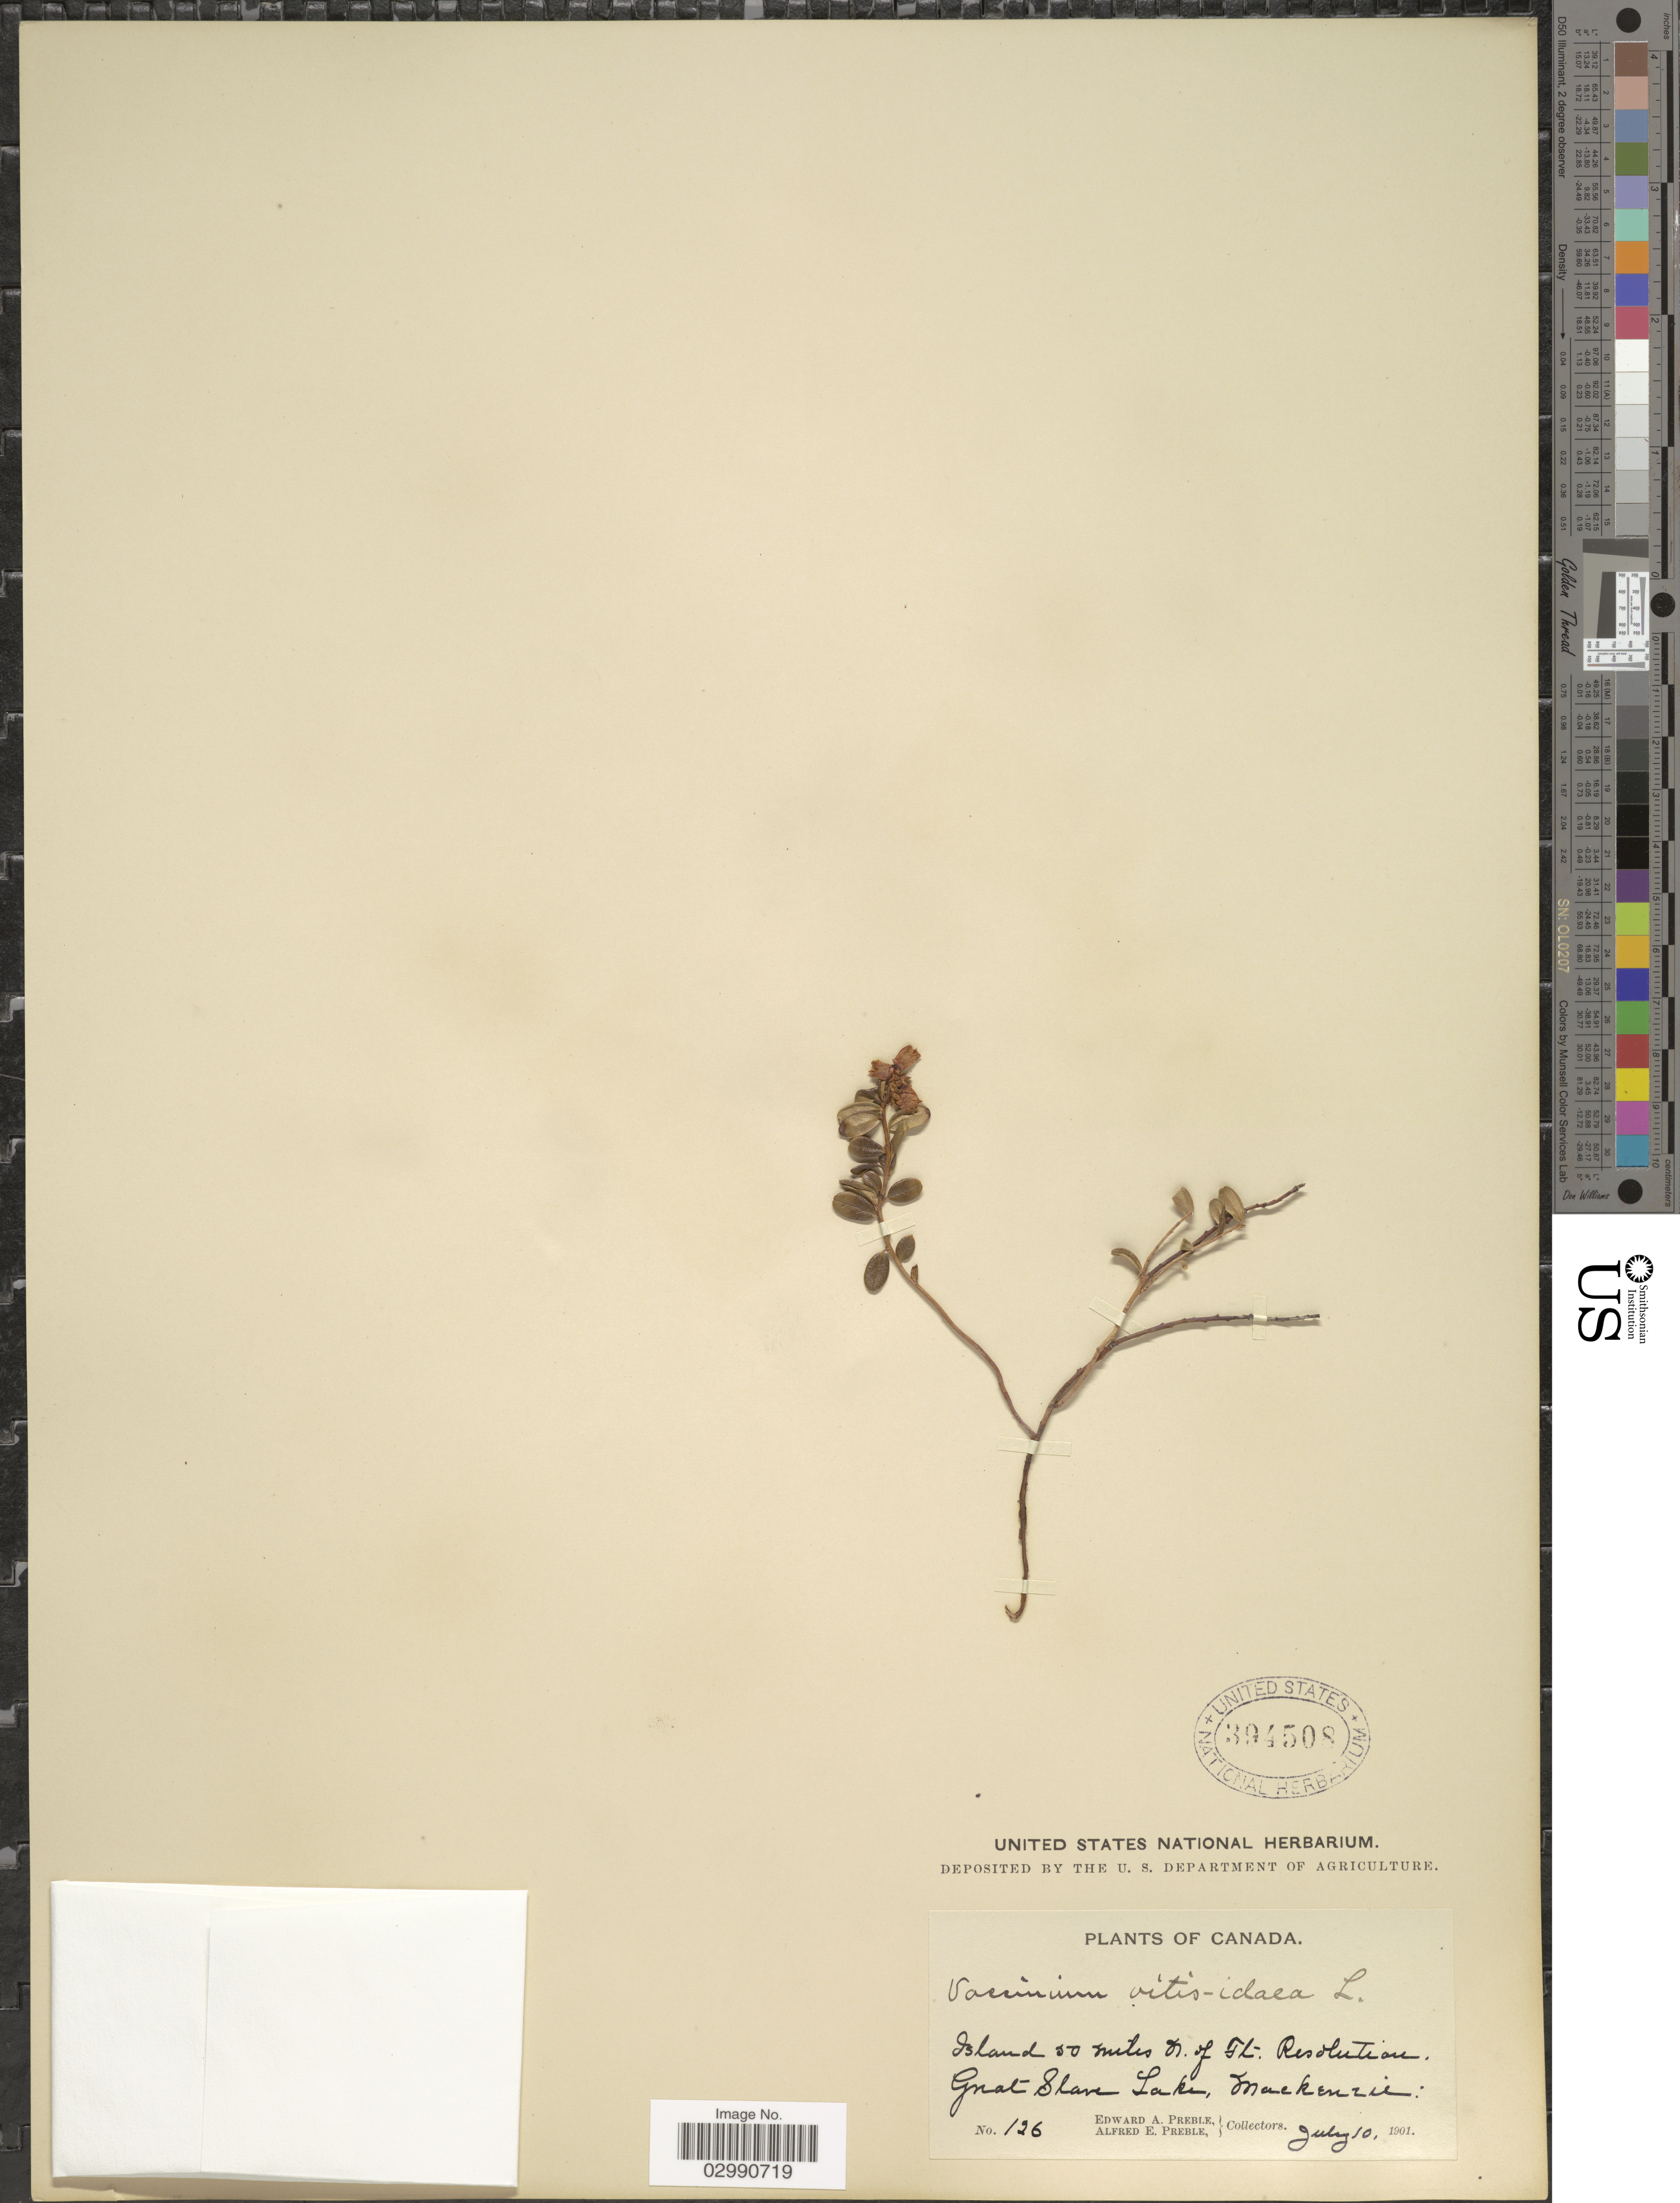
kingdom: Plantae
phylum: Tracheophyta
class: Magnoliopsida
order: Ericales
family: Ericaceae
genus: Vaccinium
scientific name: Vaccinium vitis-idaea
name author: L.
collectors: E. Preble & A. Preble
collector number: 126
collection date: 1901-07-10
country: Canada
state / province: Northwest Territories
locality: Island 50 miles N of Ft. Resolution, Great Slave Lake, Mackenzie.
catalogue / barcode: US 394508